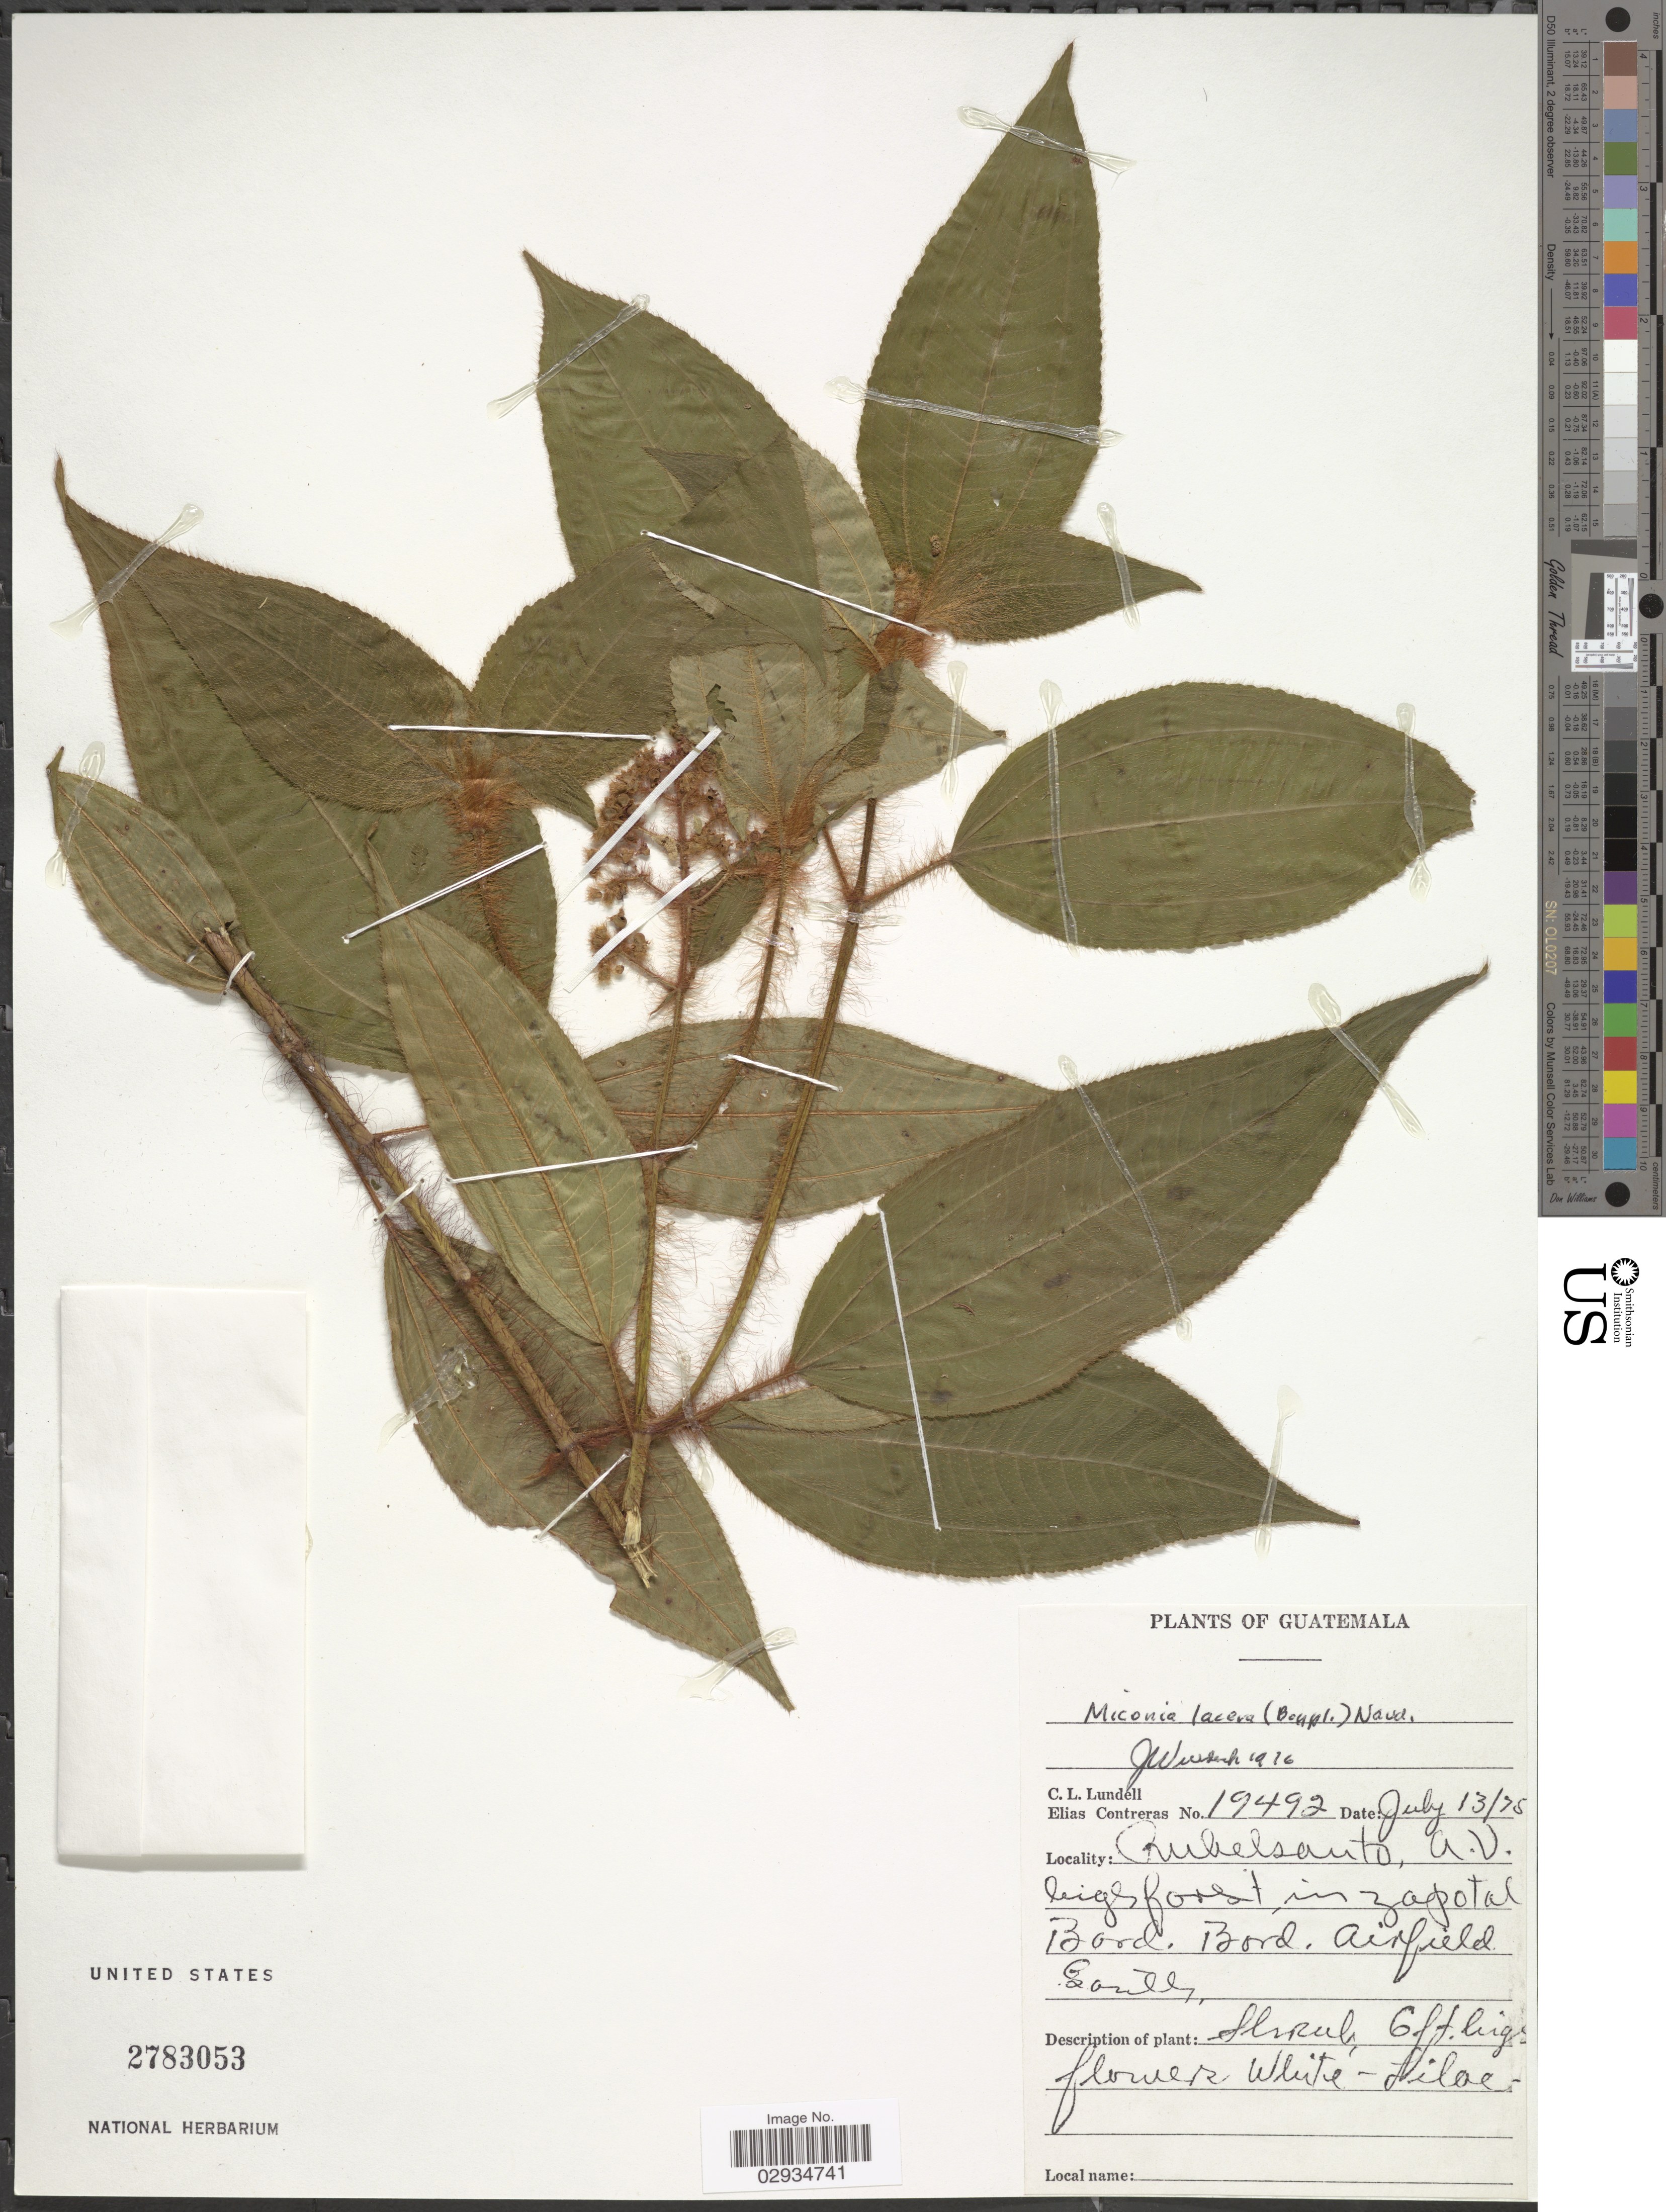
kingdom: Plantae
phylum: Tracheophyta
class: Magnoliopsida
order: Myrtales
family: Melastomataceae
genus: Miconia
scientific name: Miconia lacera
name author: (Bonpl.) Naudin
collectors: C. L. Lundell & E. Contreras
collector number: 19492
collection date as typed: Transcribed d/m/y: 13/7/75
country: Guatemala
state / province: Alta Verapaz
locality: Rubelsanto, A.V. high forest in Zapotal Bord Bord Airfield South.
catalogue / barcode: US 2783053